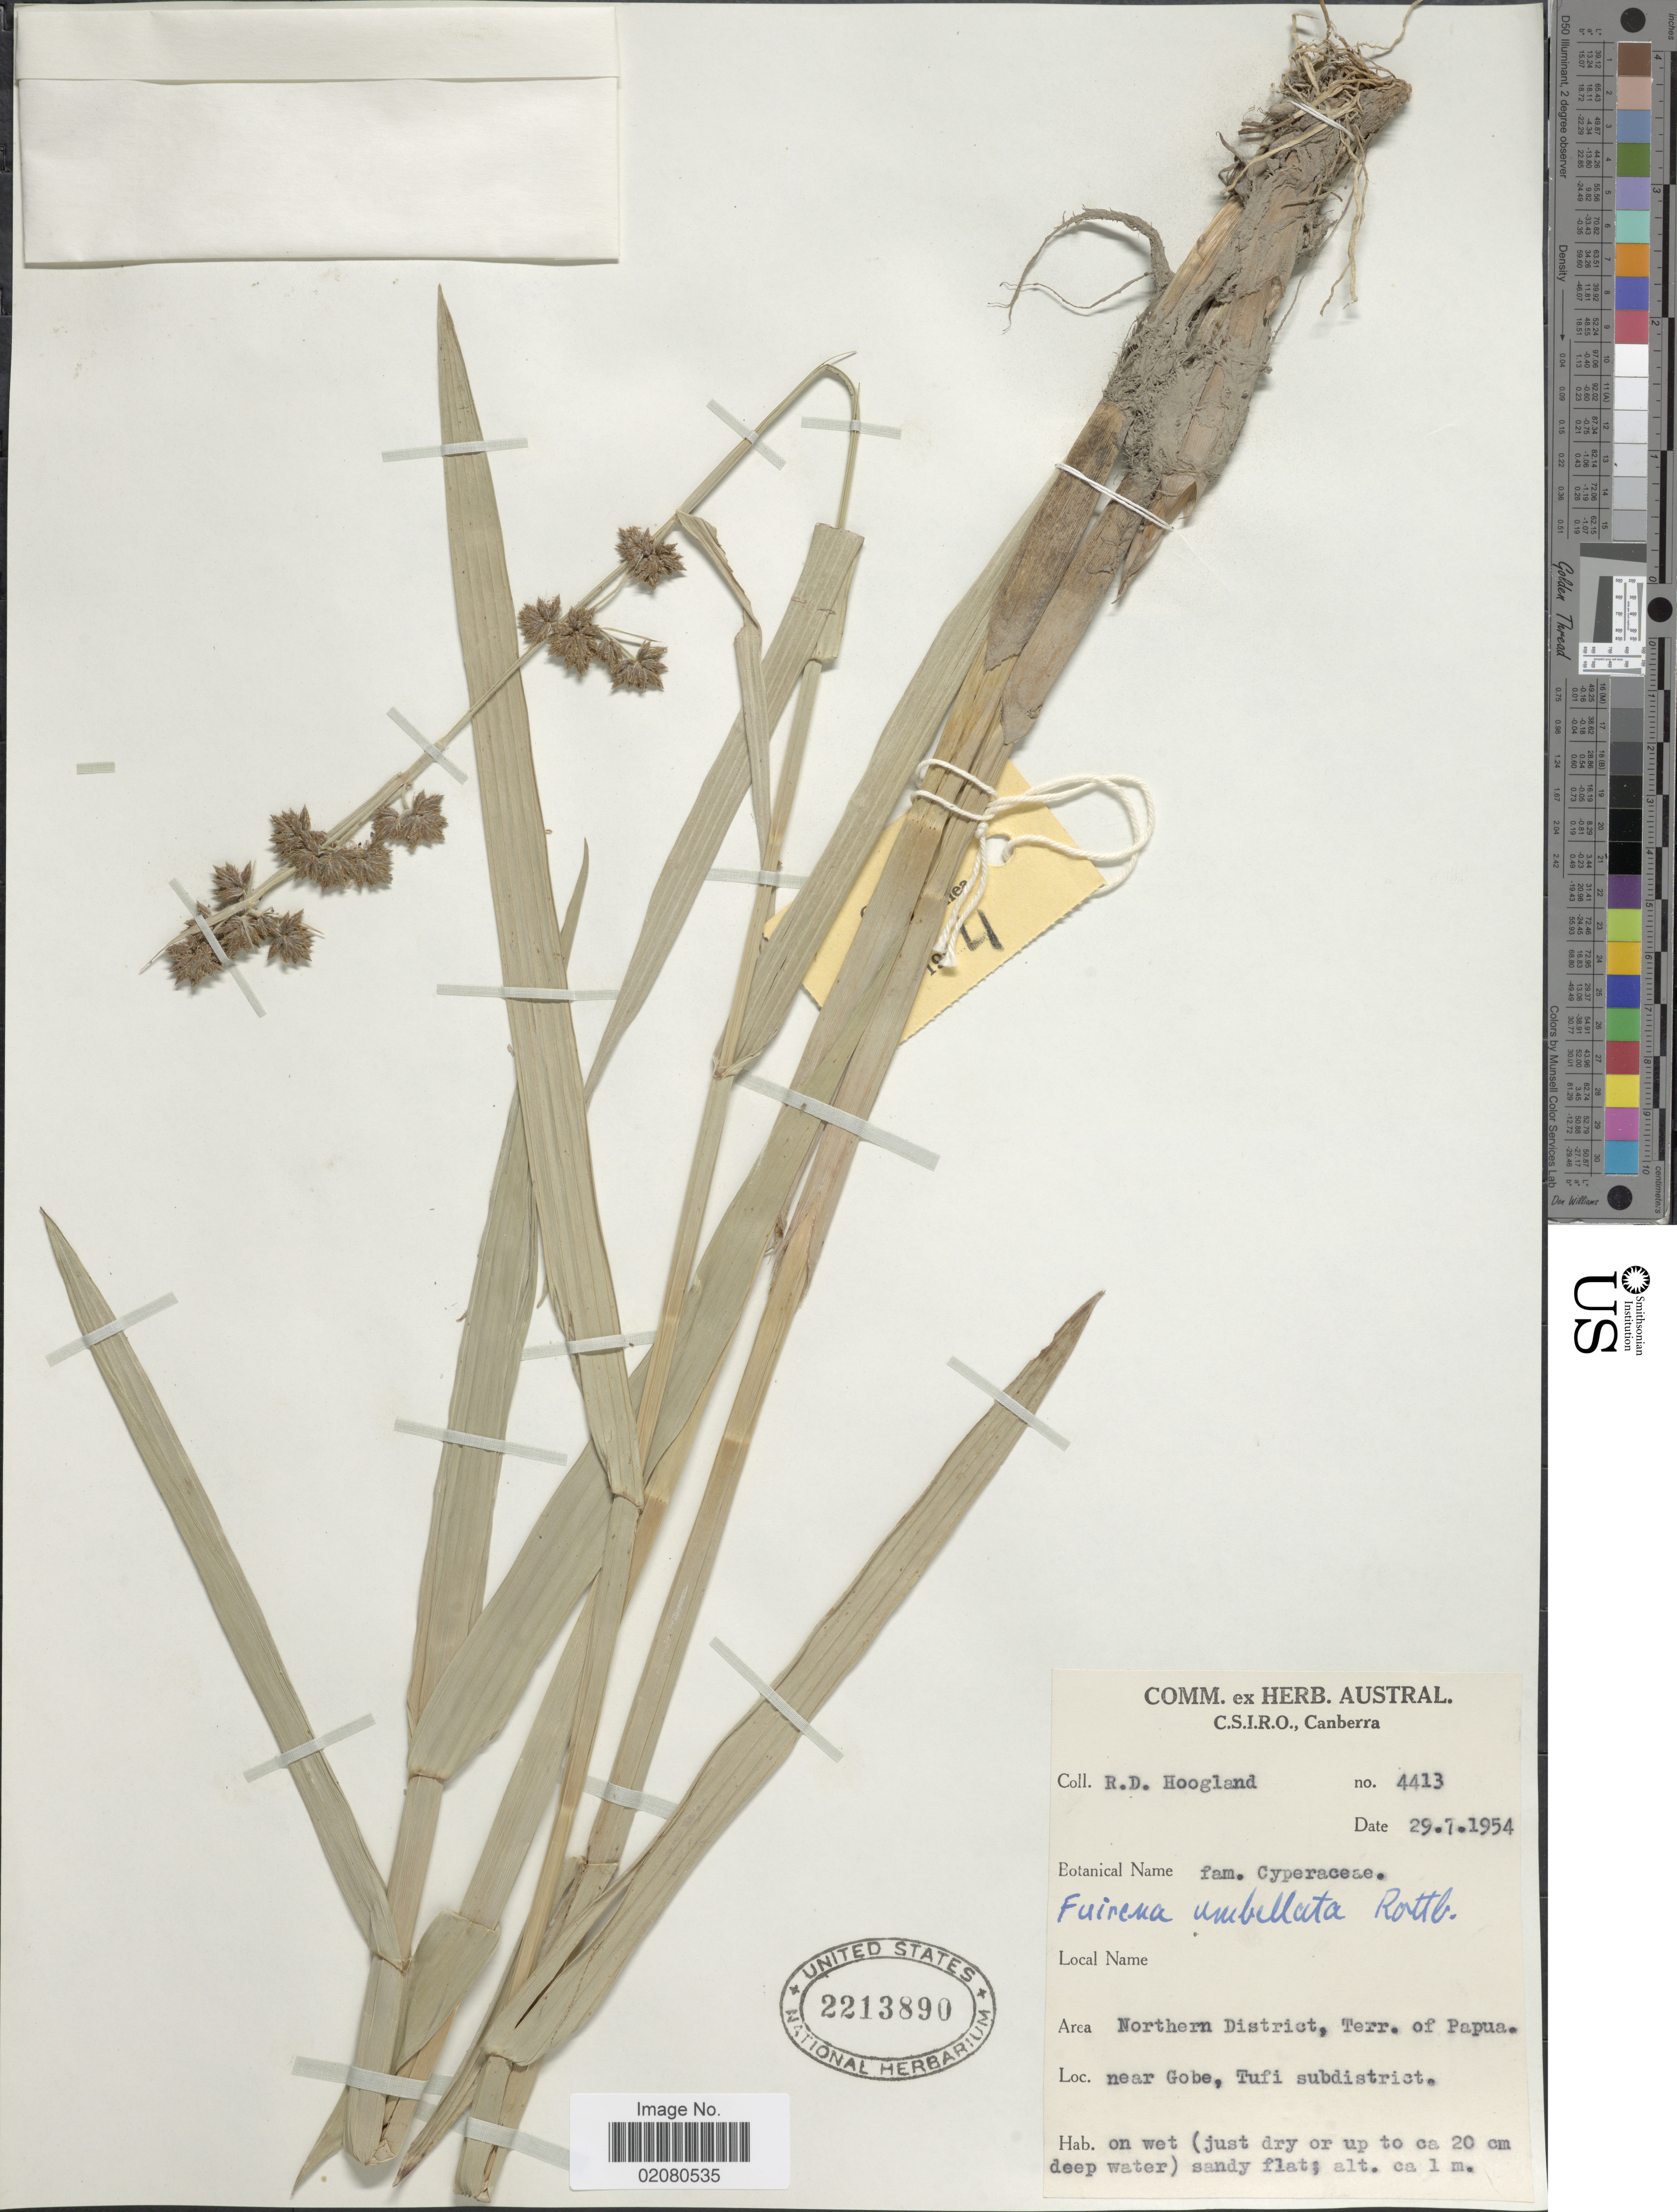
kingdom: Plantae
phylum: Tracheophyta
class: Liliopsida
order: Poales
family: Cyperaceae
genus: Fuirena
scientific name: Fuirena umbellata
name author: Rottb.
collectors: R. D. Hoogland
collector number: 4413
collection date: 1954-07-29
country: Papua New Guinea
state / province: Northern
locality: Terr. of Papua, near Gobe, Tufi subdistrict.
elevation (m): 1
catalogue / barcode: US 2213890